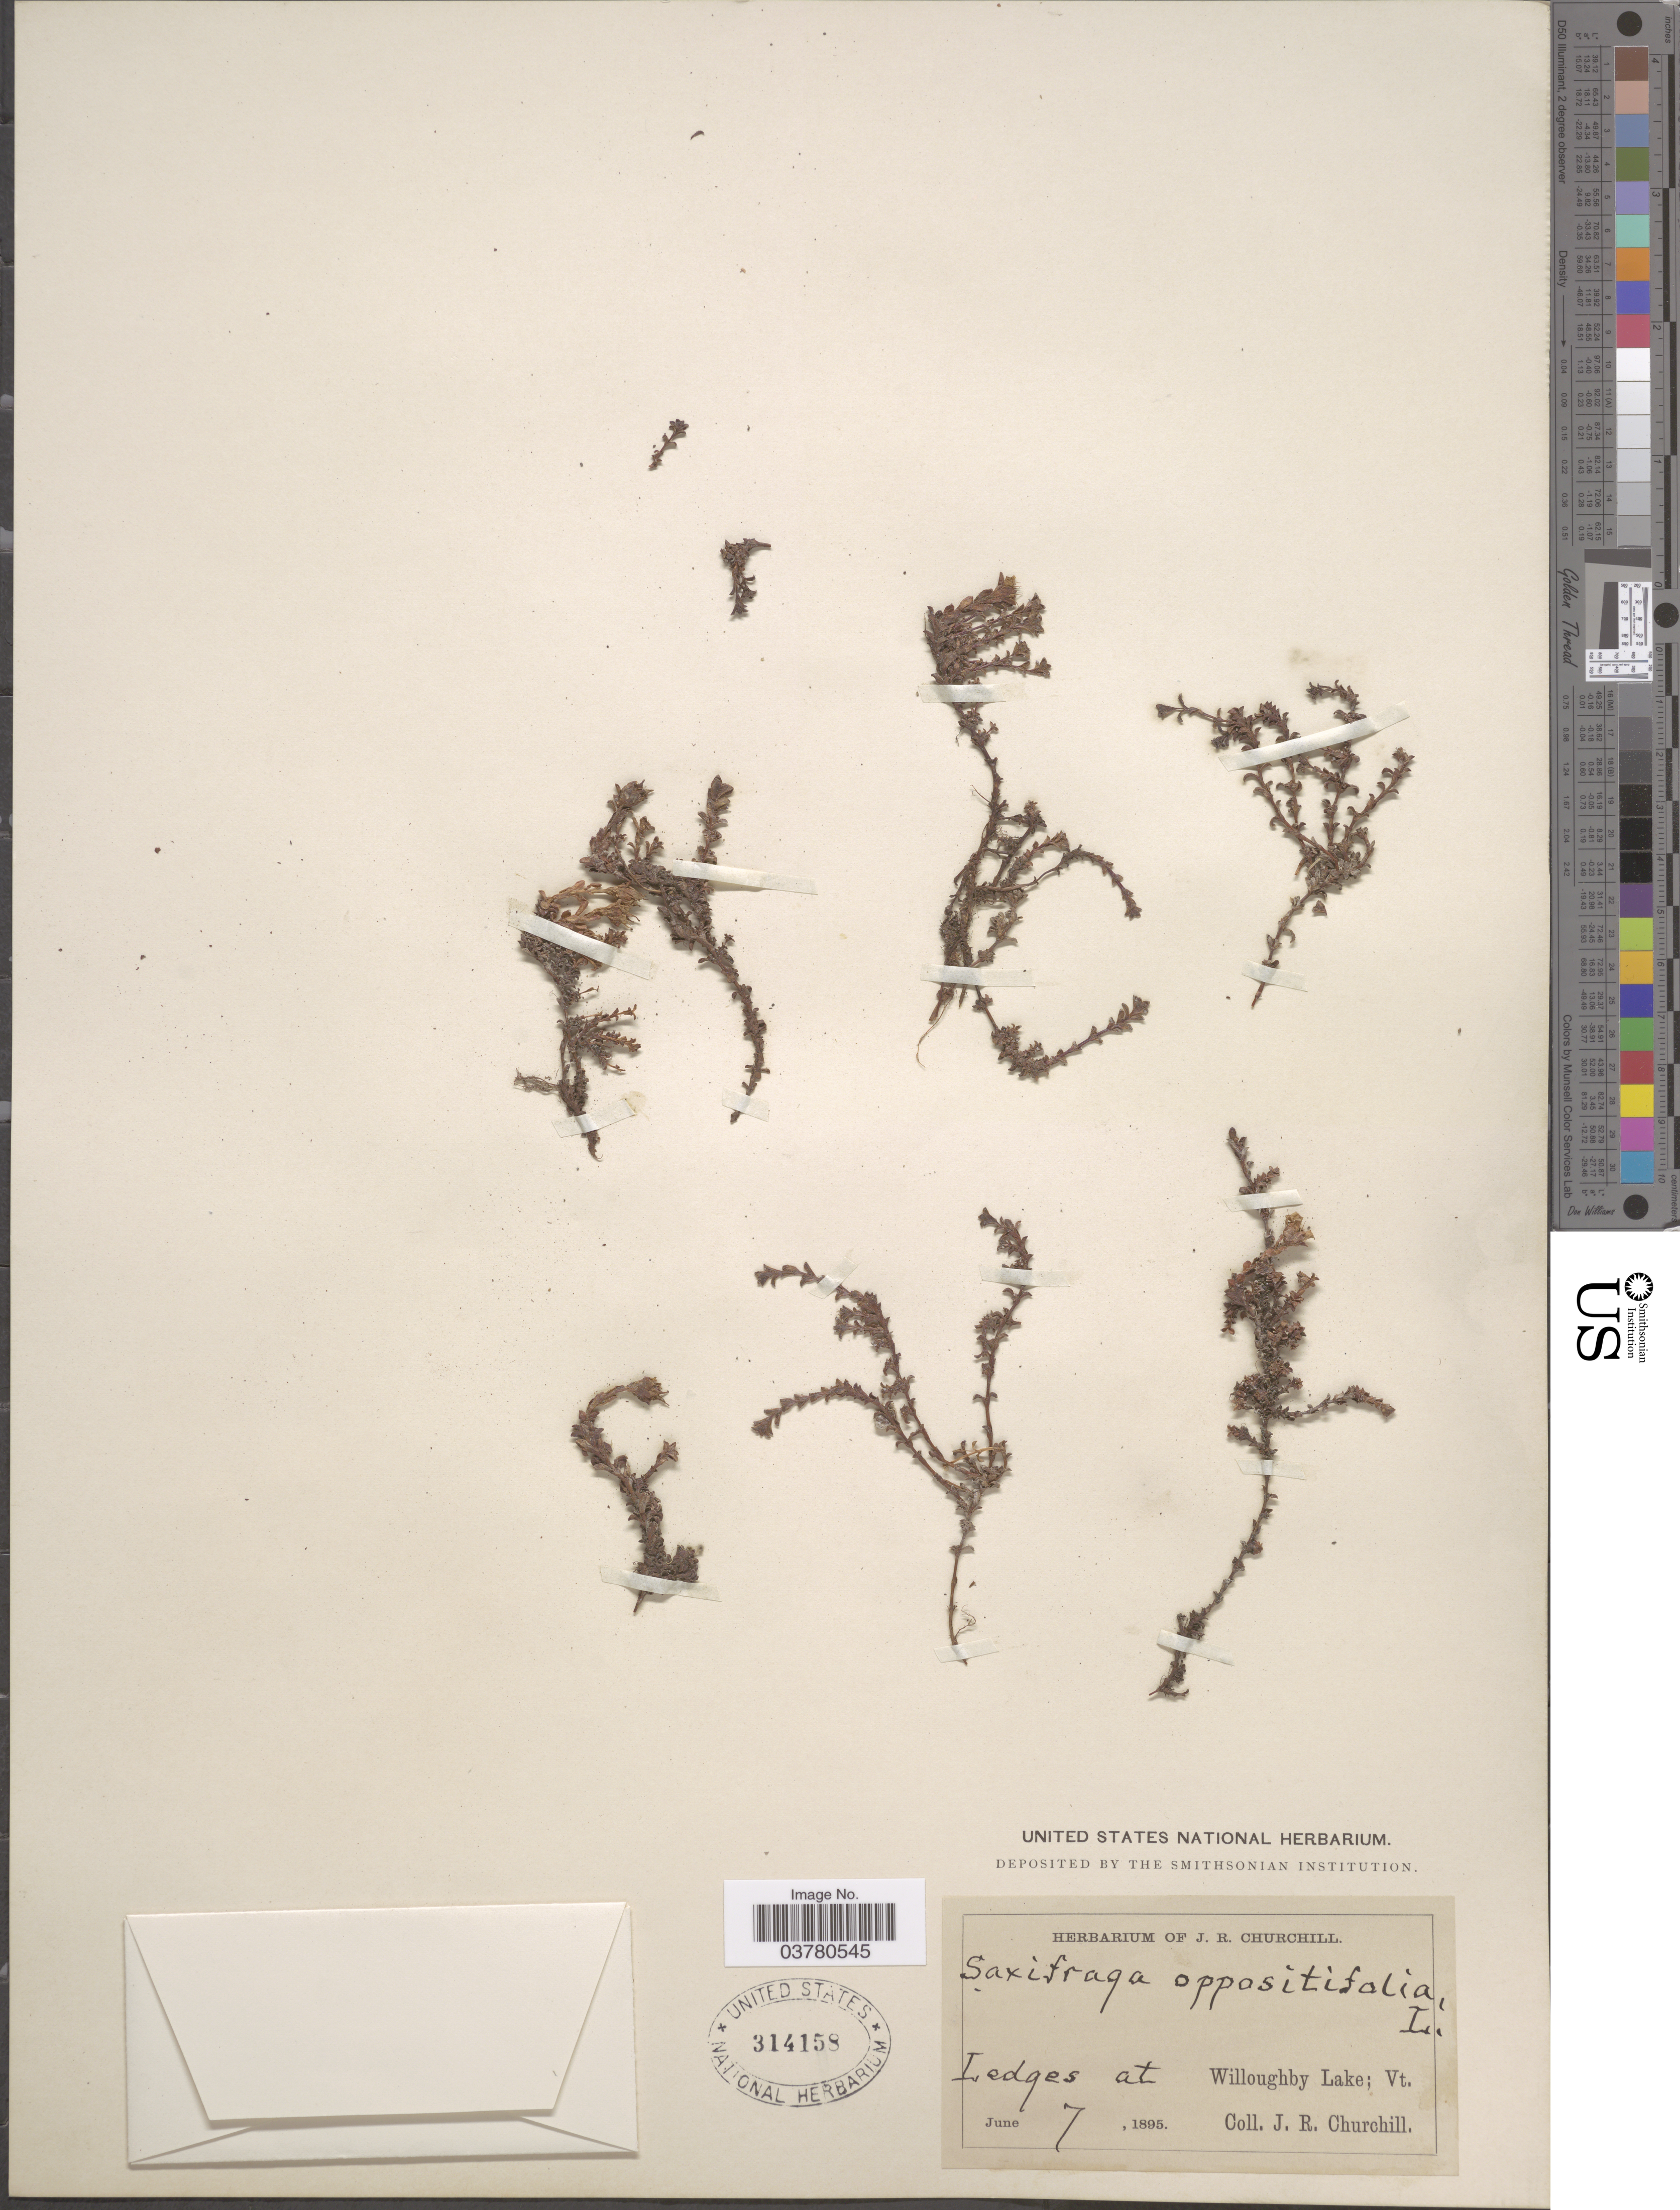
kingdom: Plantae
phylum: Tracheophyta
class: Magnoliopsida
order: Saxifragales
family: Saxifragaceae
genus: Saxifraga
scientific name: Saxifraga oppositifolia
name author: L.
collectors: J. Churchill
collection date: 1895-06-07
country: United States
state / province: Vermont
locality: Ledges at Willoughby Lake.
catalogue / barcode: US 314158